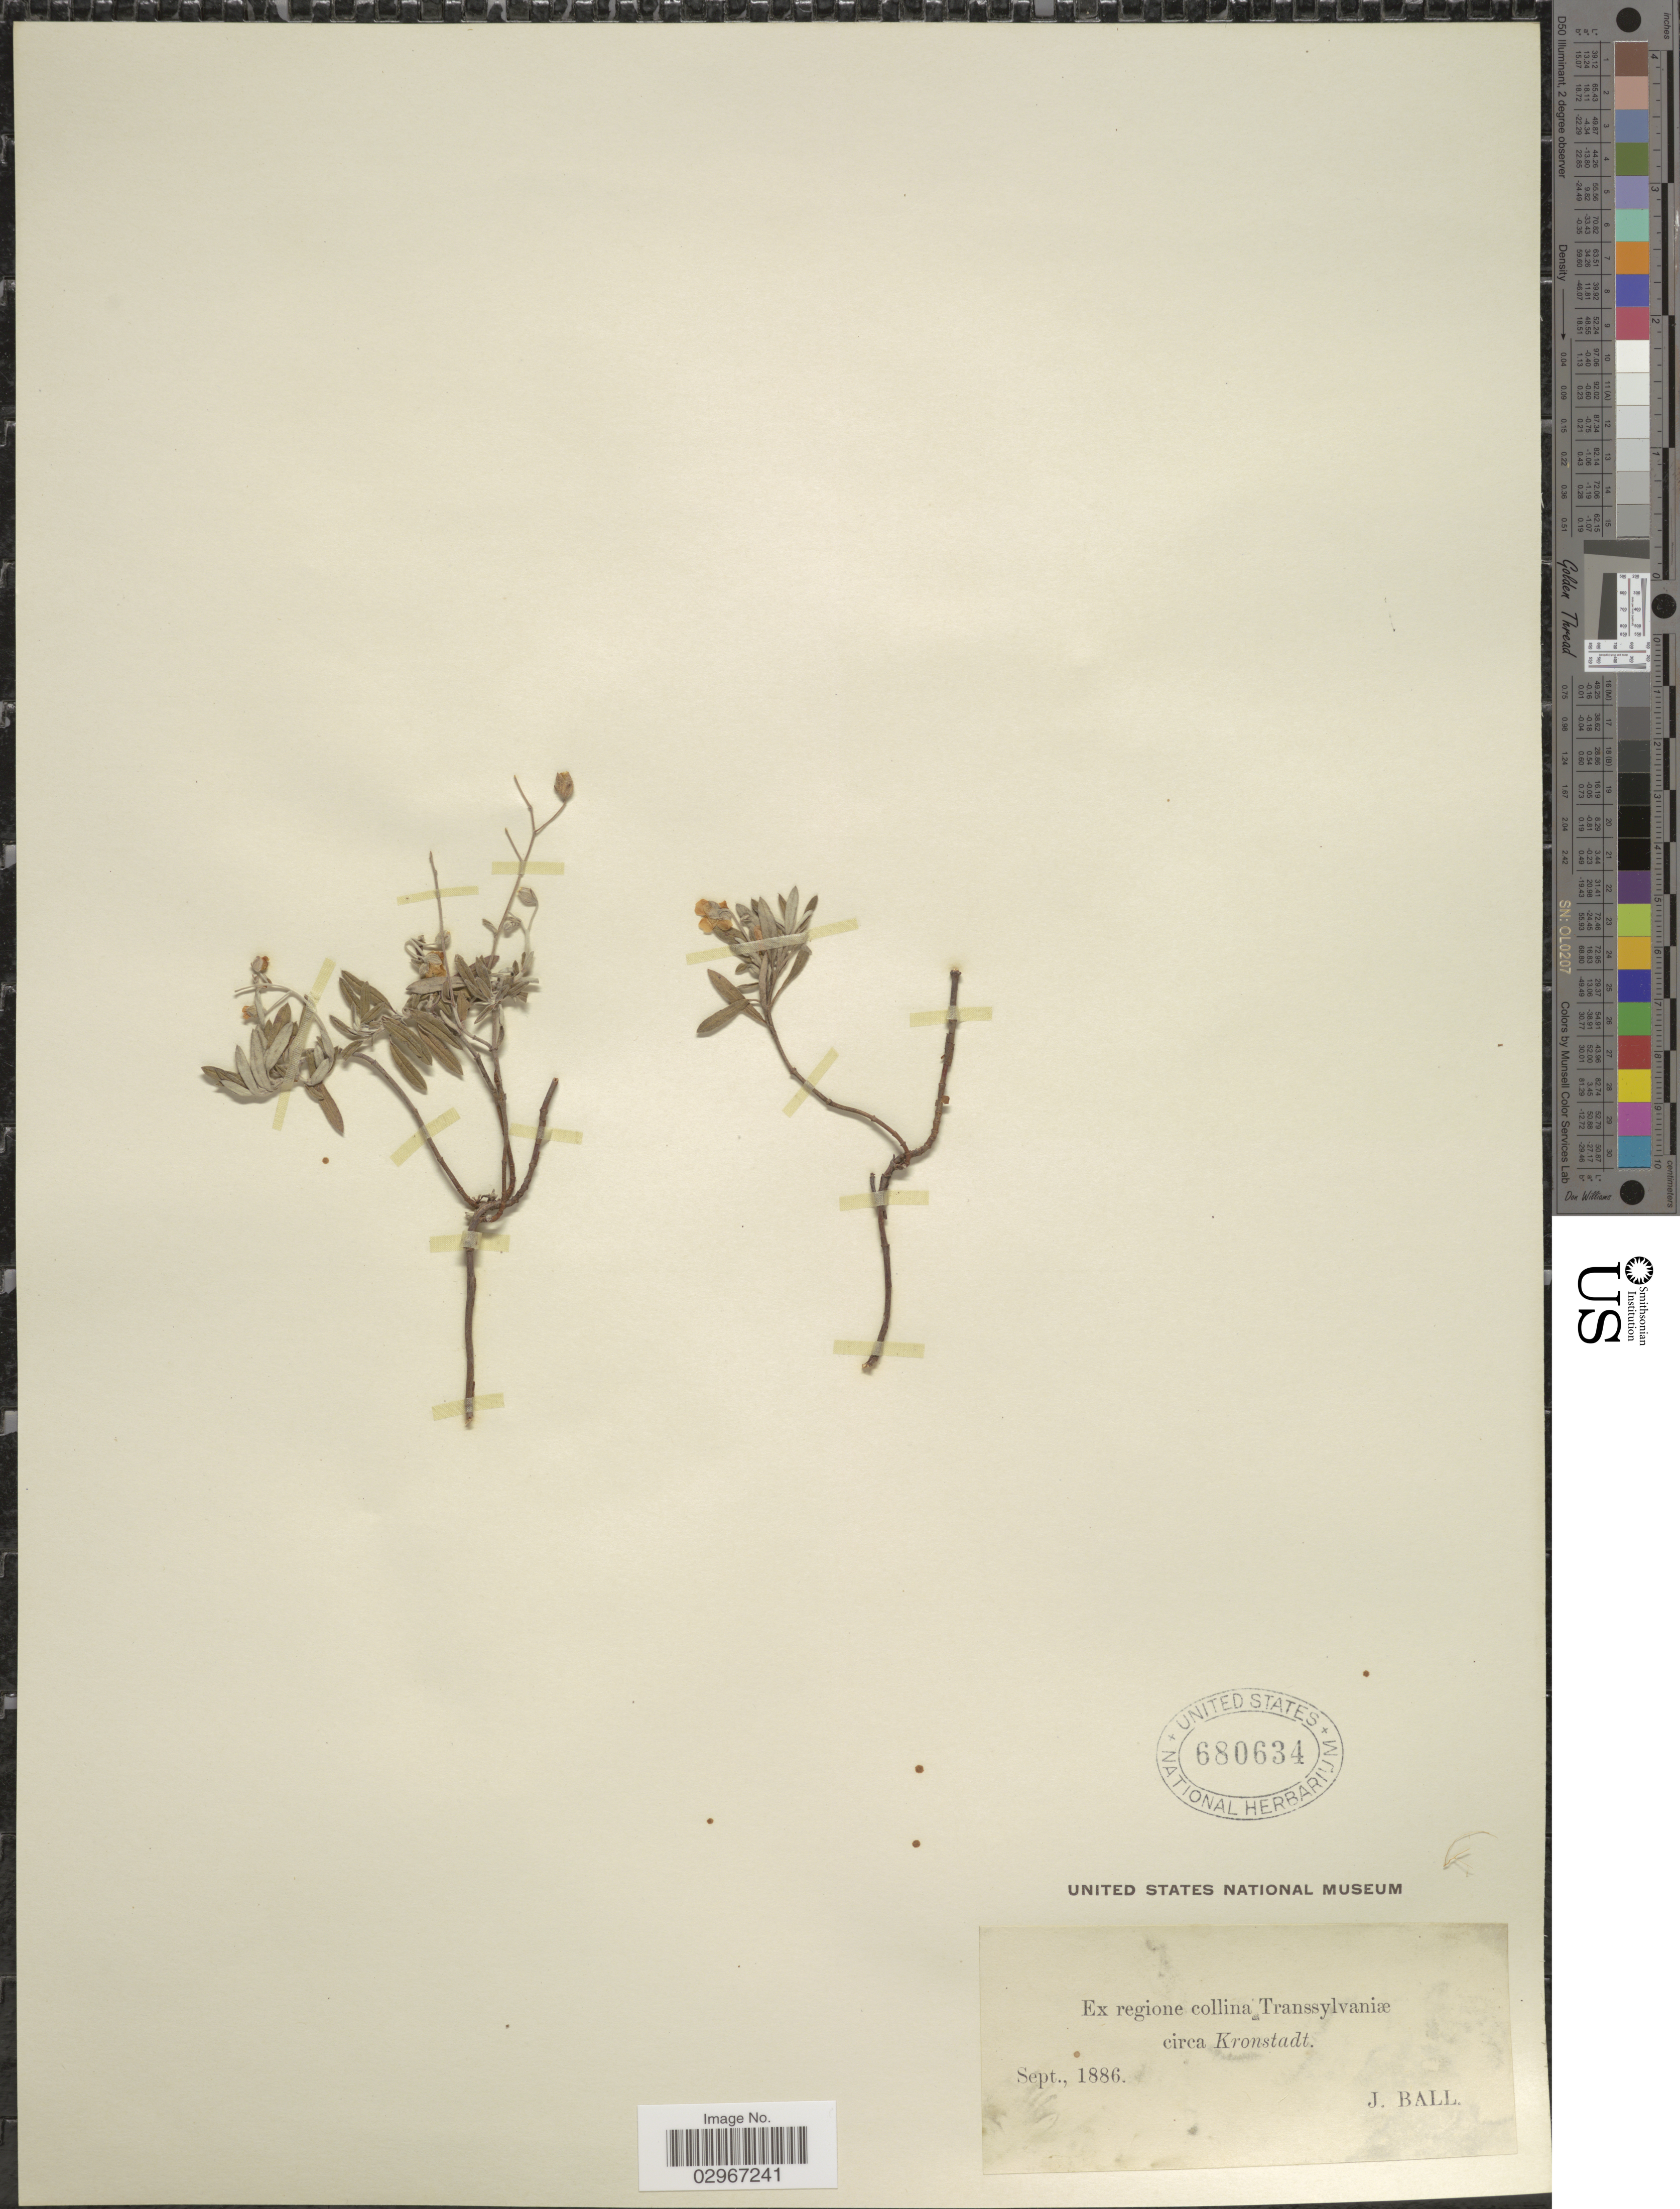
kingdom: Plantae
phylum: Tracheophyta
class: Magnoliopsida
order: Malvales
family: Cistaceae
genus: Helianthemum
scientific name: Helianthemum sp.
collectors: J. Ball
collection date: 1886-09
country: Romania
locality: Ex regione collina Transsylvaniæ circa Kronstadt.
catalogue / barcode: US 680634